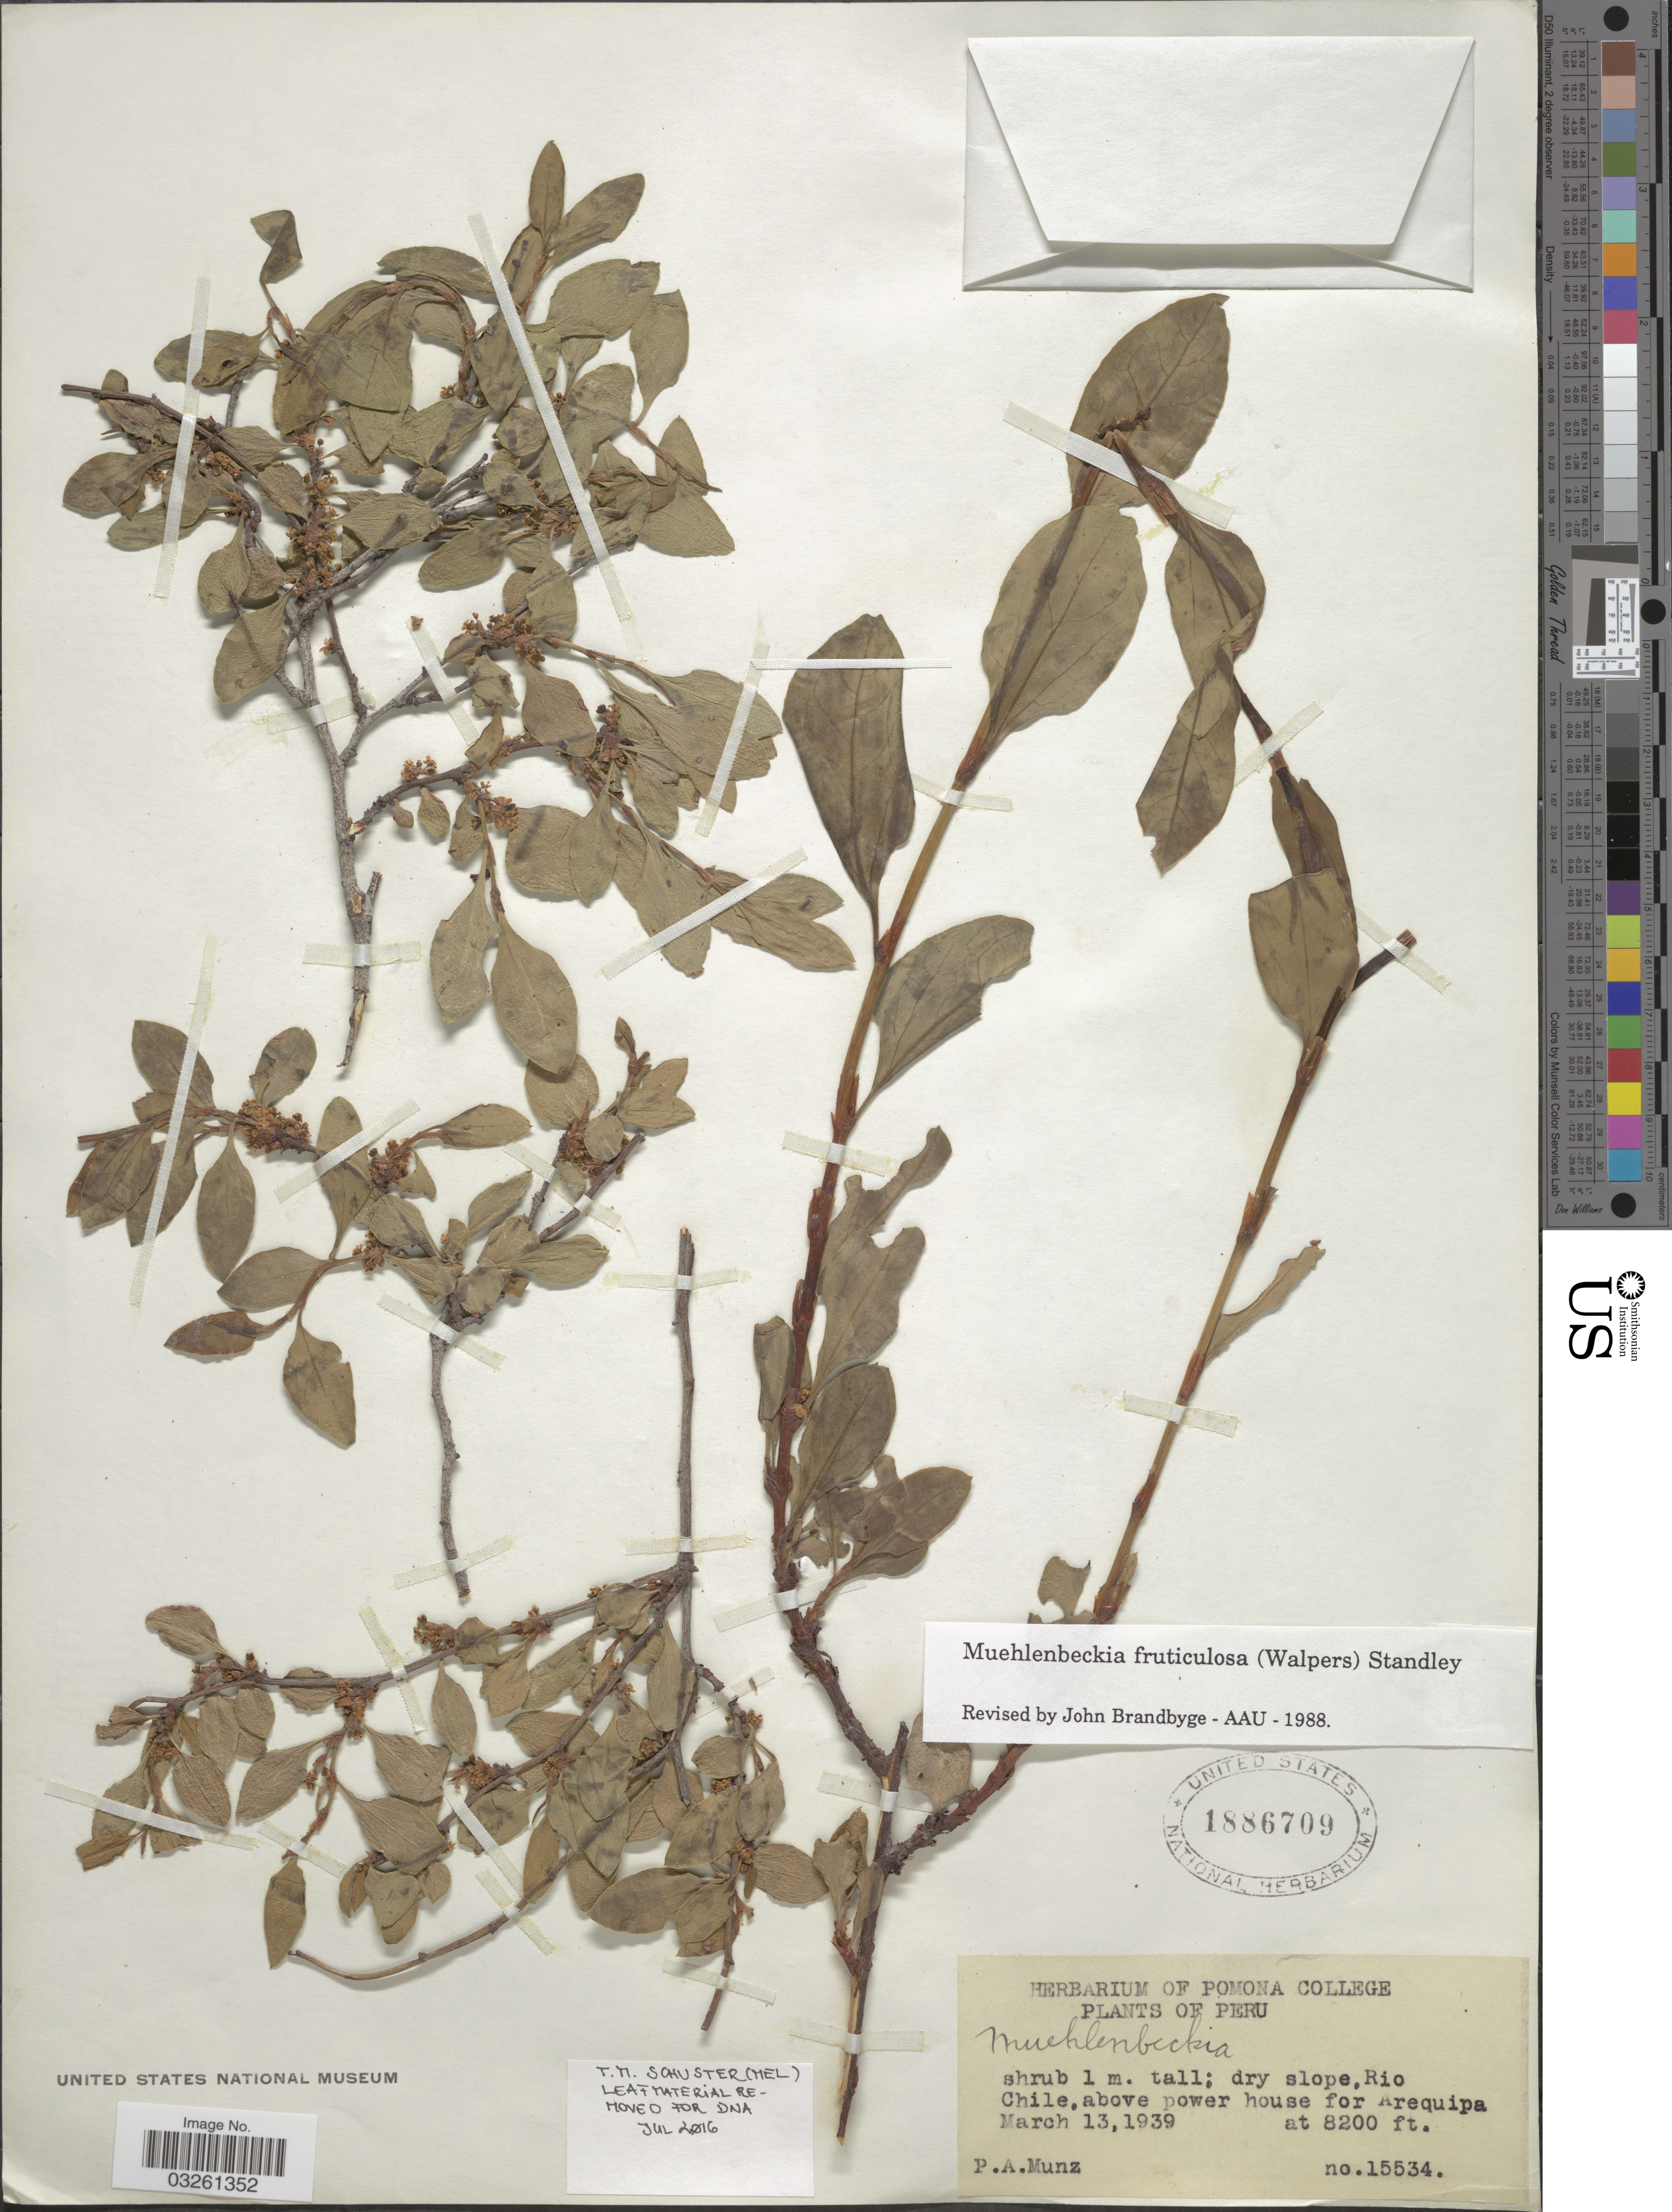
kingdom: Plantae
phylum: Tracheophyta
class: Magnoliopsida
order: Caryophyllales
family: Polygonaceae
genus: Muehlenbeckia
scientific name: Muehlenbeckia fruticulosa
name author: (Walp.) Standl.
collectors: P. A. Munz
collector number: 15534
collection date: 1939-03-13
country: Peru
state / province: Arequipa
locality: Rio Chile, above power house for Arequipa.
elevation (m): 2499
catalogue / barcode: US 1886709